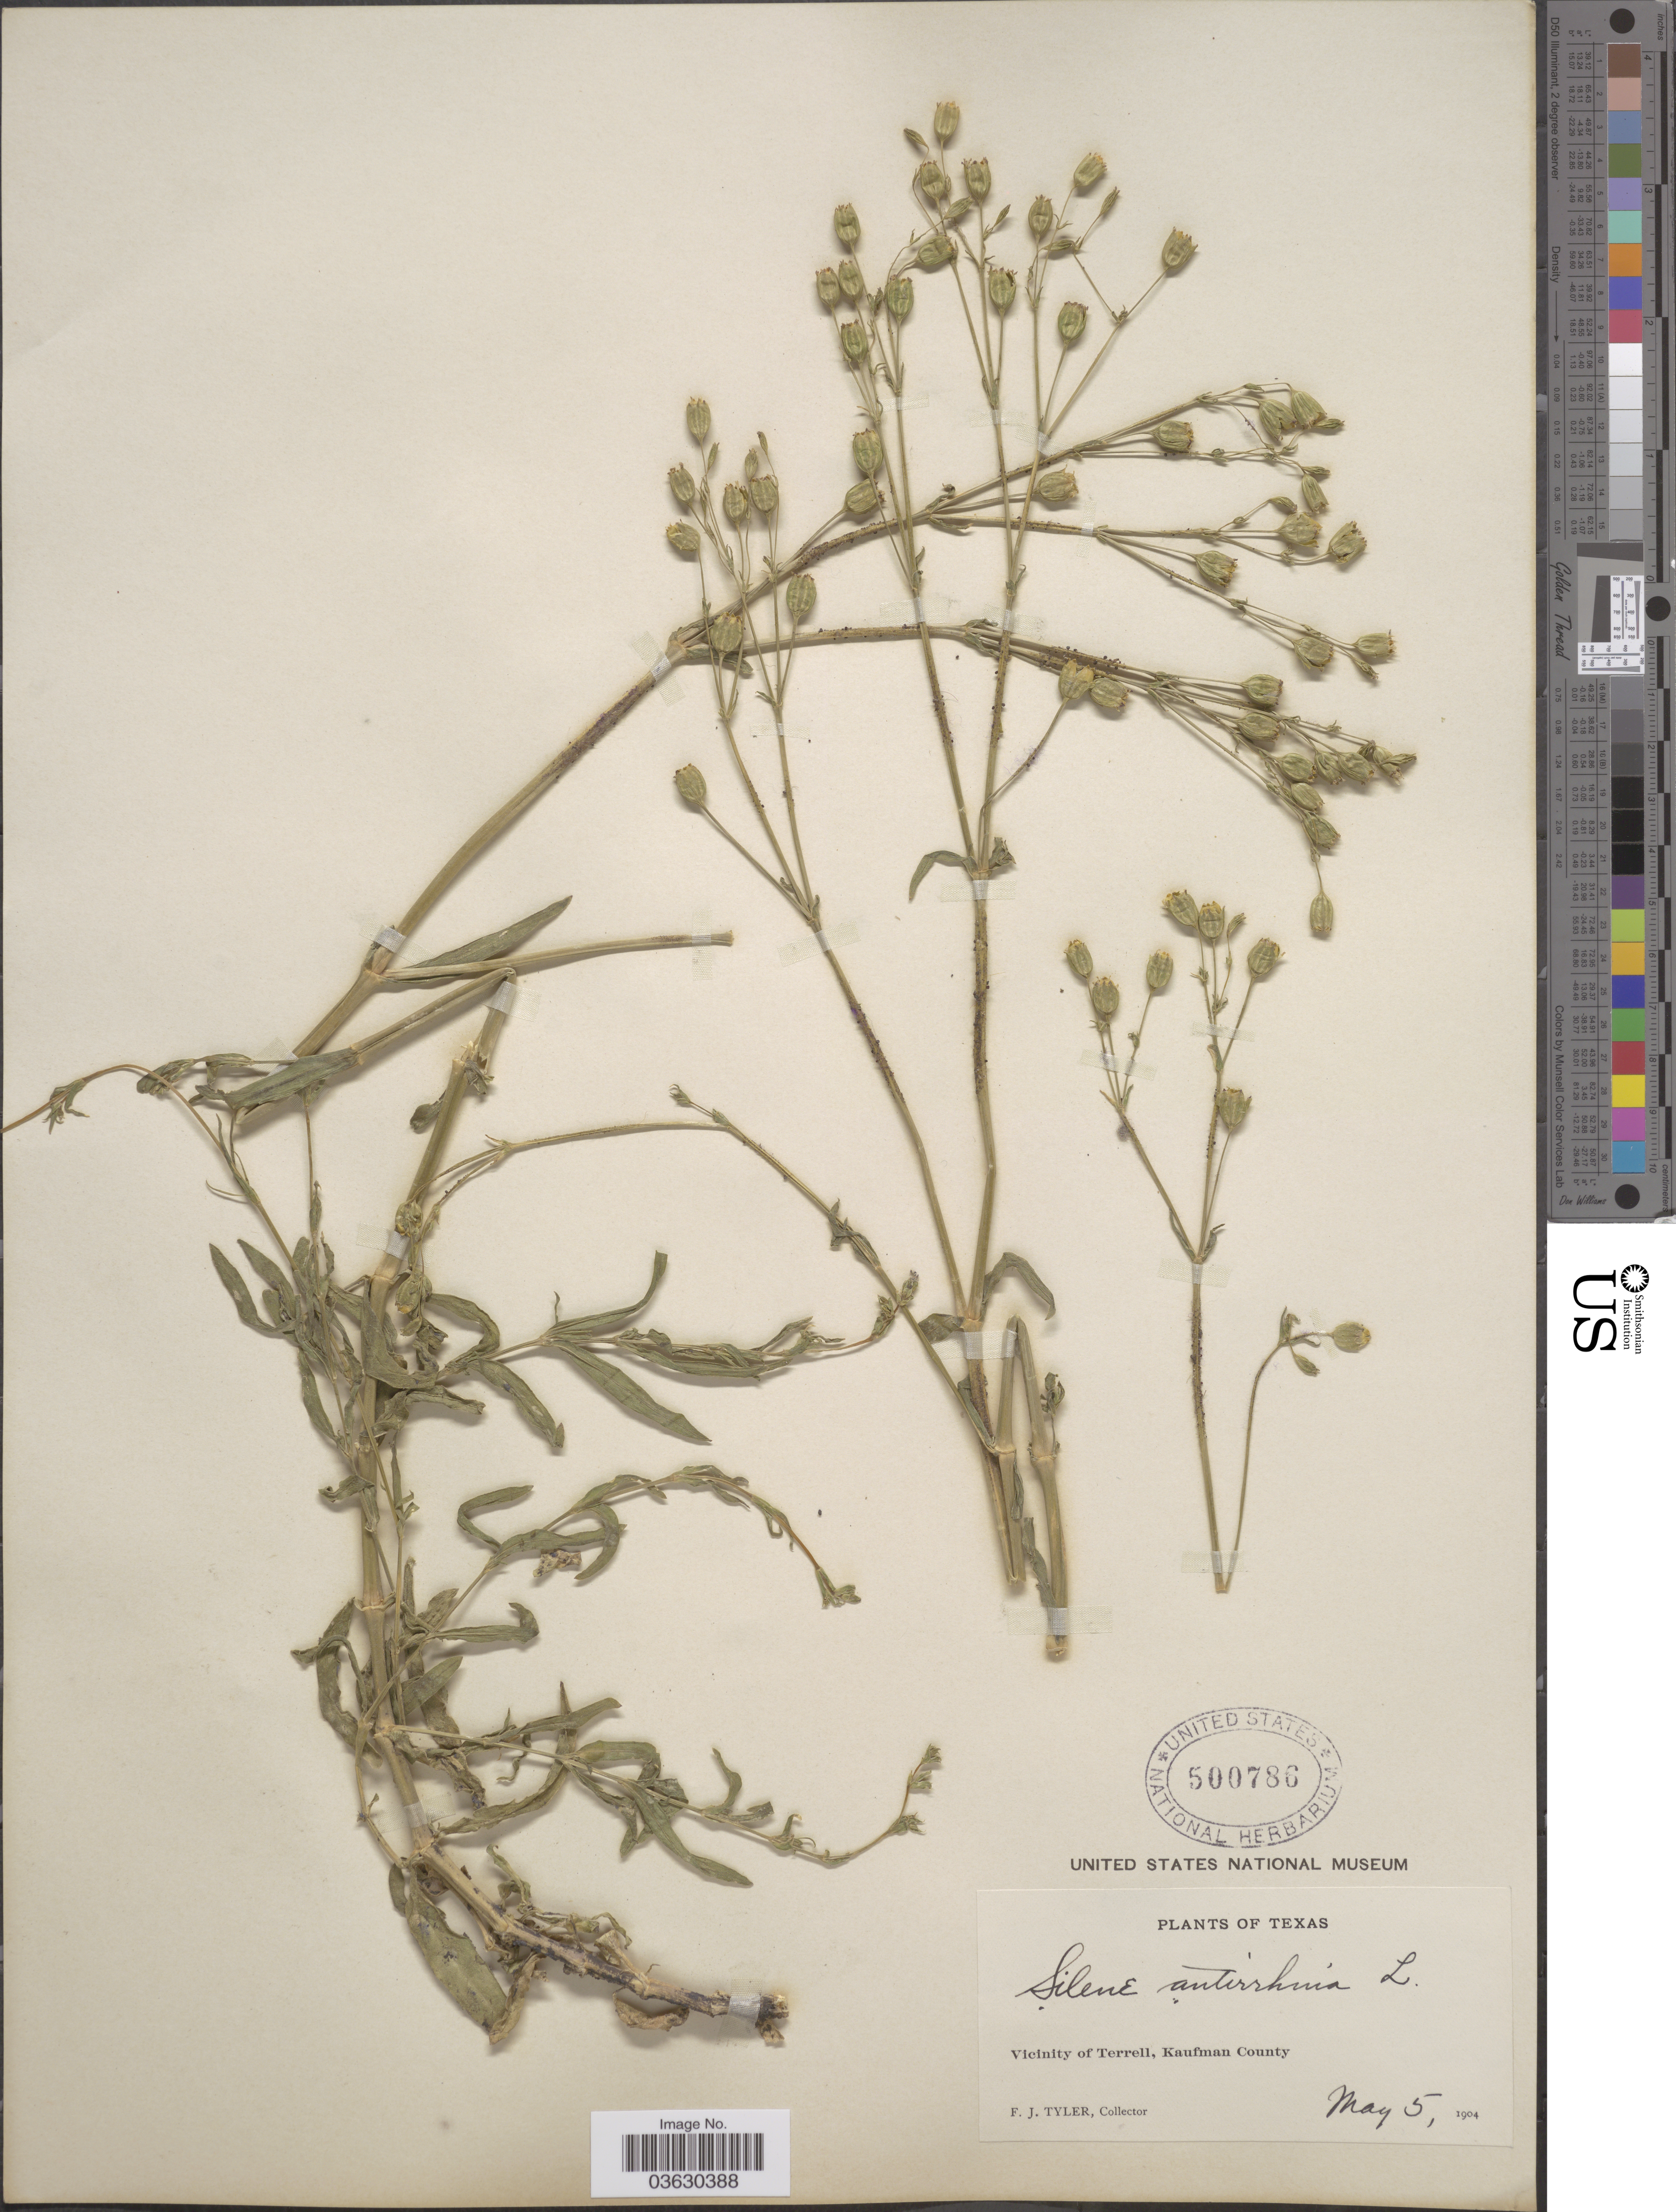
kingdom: Plantae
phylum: Tracheophyta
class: Magnoliopsida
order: Caryophyllales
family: Caryophyllaceae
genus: Silene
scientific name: Silene antirrhina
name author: L.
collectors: F. Tyler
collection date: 1904-05-05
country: United States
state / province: Texas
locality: Vicinity of Terrell, Kaufman County.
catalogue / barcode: US 500786